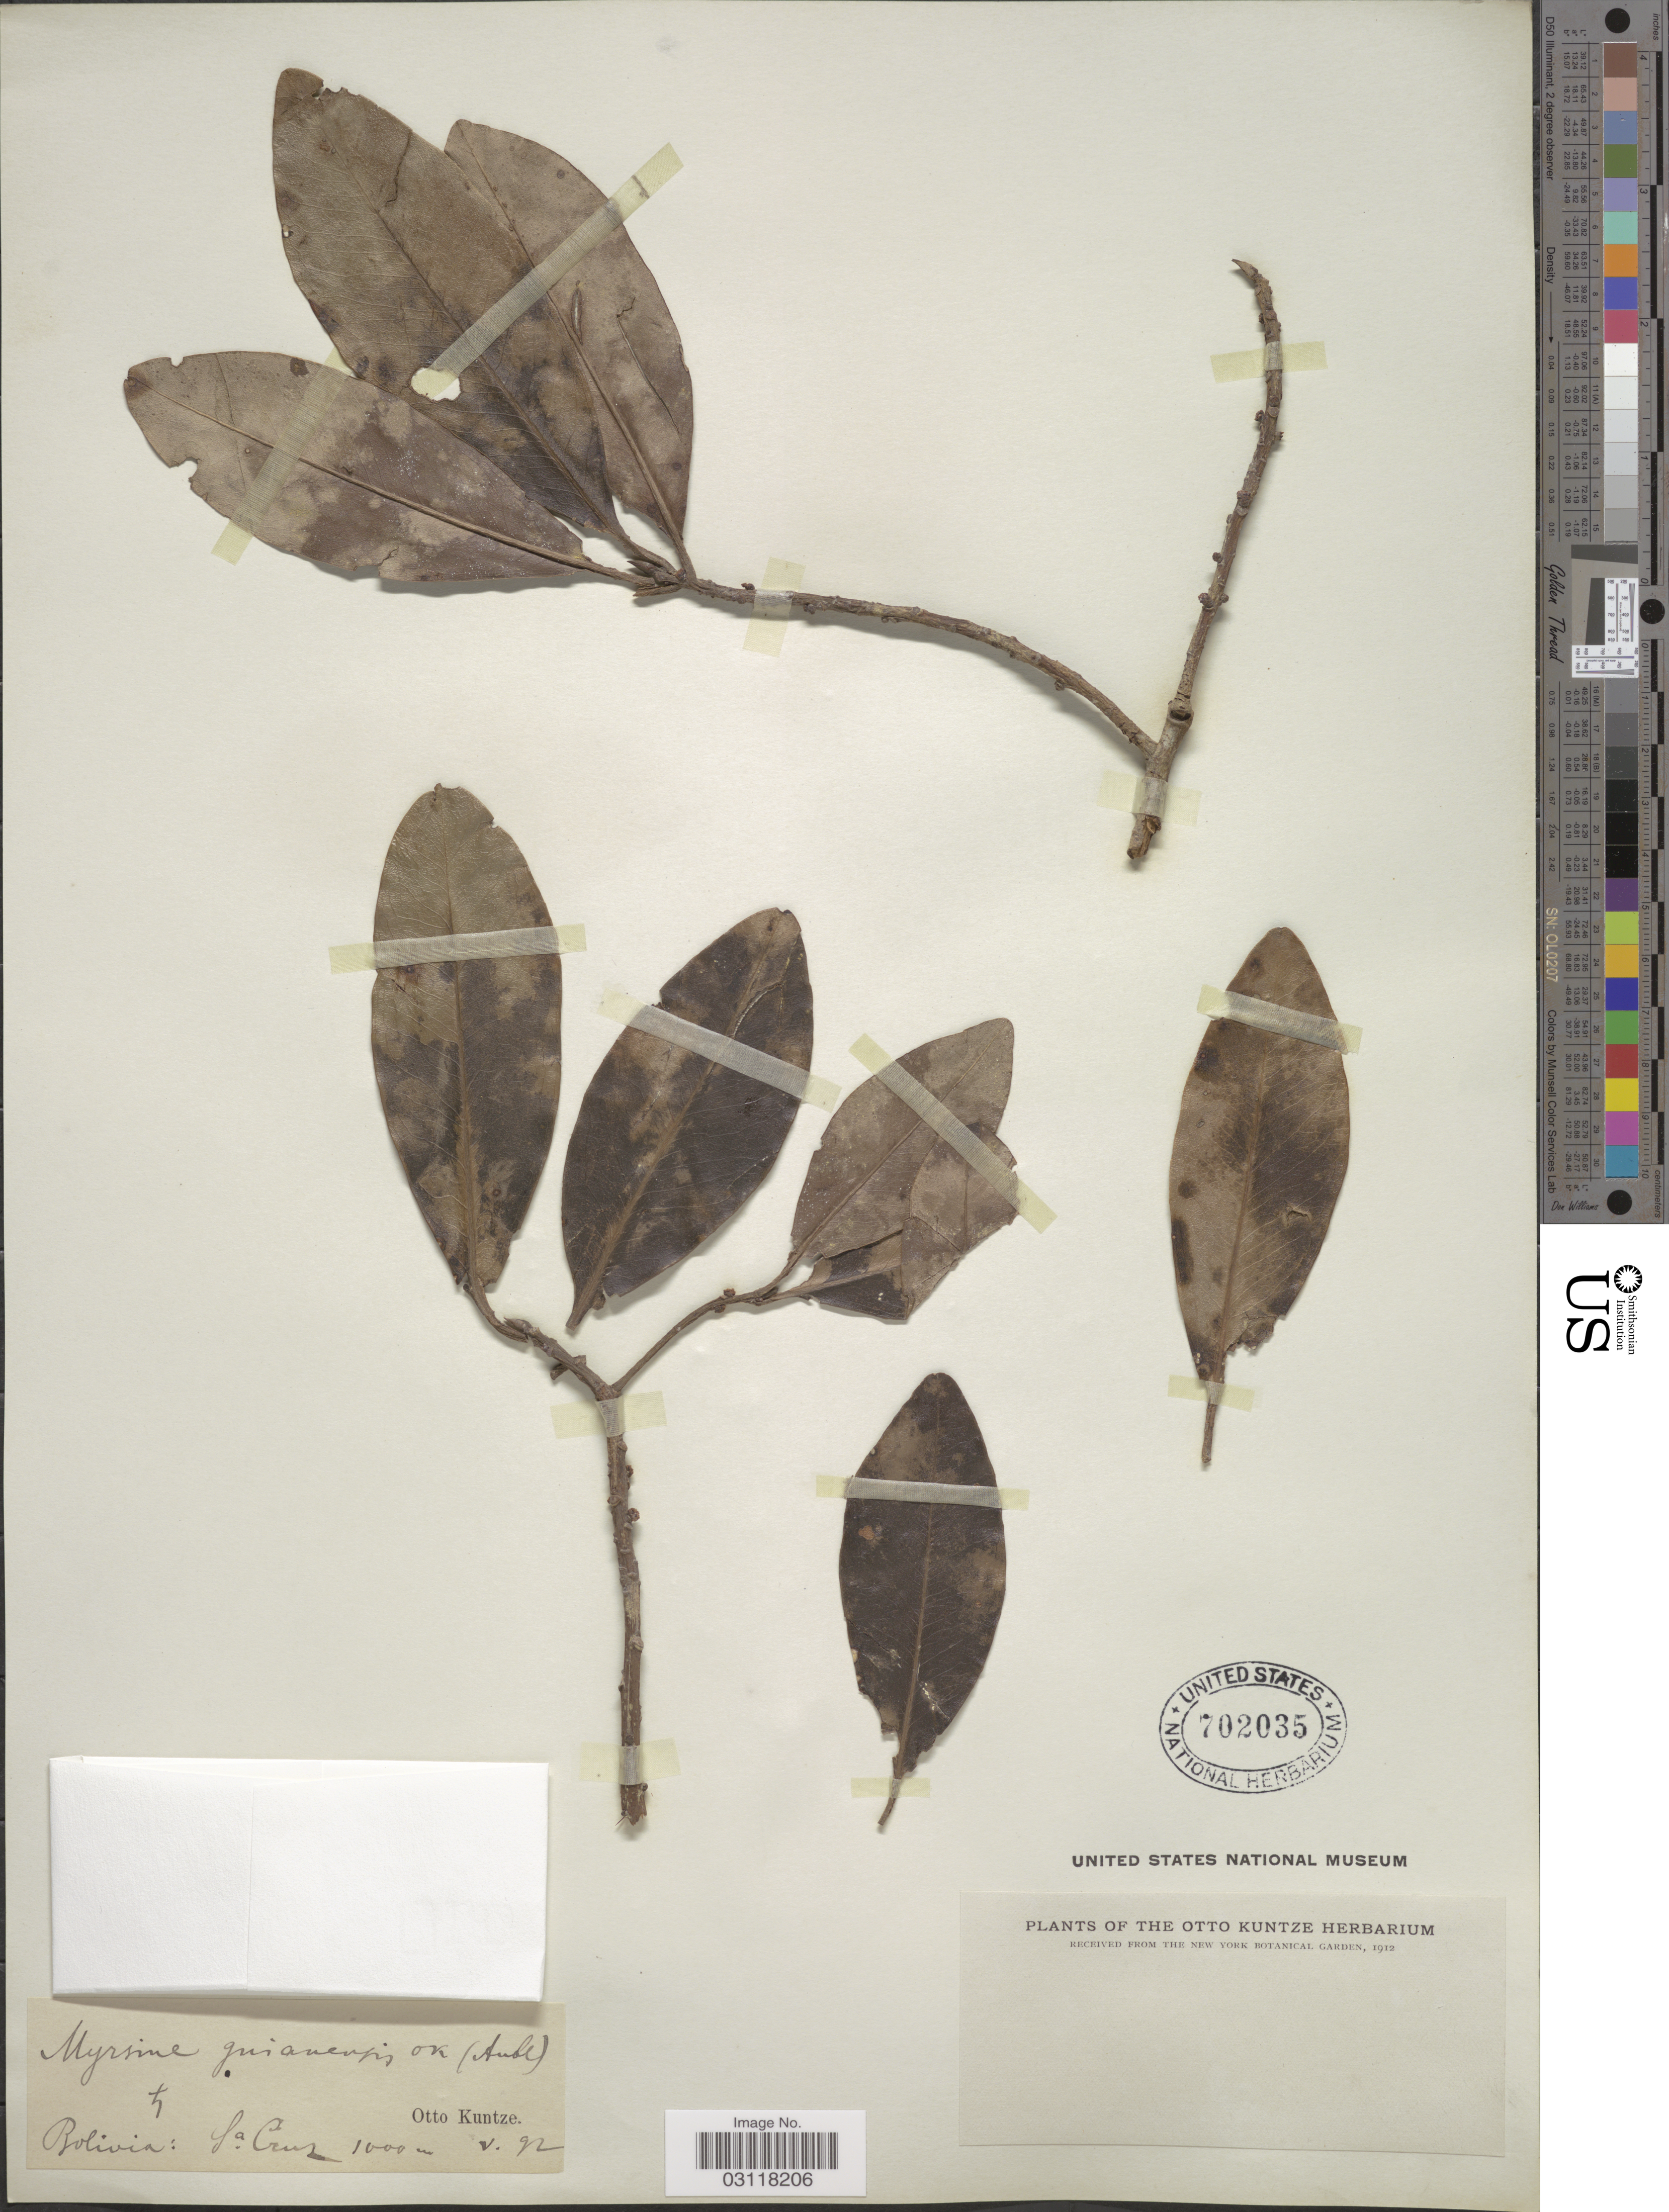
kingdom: Plantae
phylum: Tracheophyta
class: Magnoliopsida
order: Ericales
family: Primulaceae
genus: Rapanea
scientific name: Rapanea guianensis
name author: Aubl.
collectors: C.E.O. Kuntze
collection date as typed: Transcribed d/m/y: /5/92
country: Bolivia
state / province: Santa Cruz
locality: Sa Cruz.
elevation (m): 1000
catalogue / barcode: US 702035